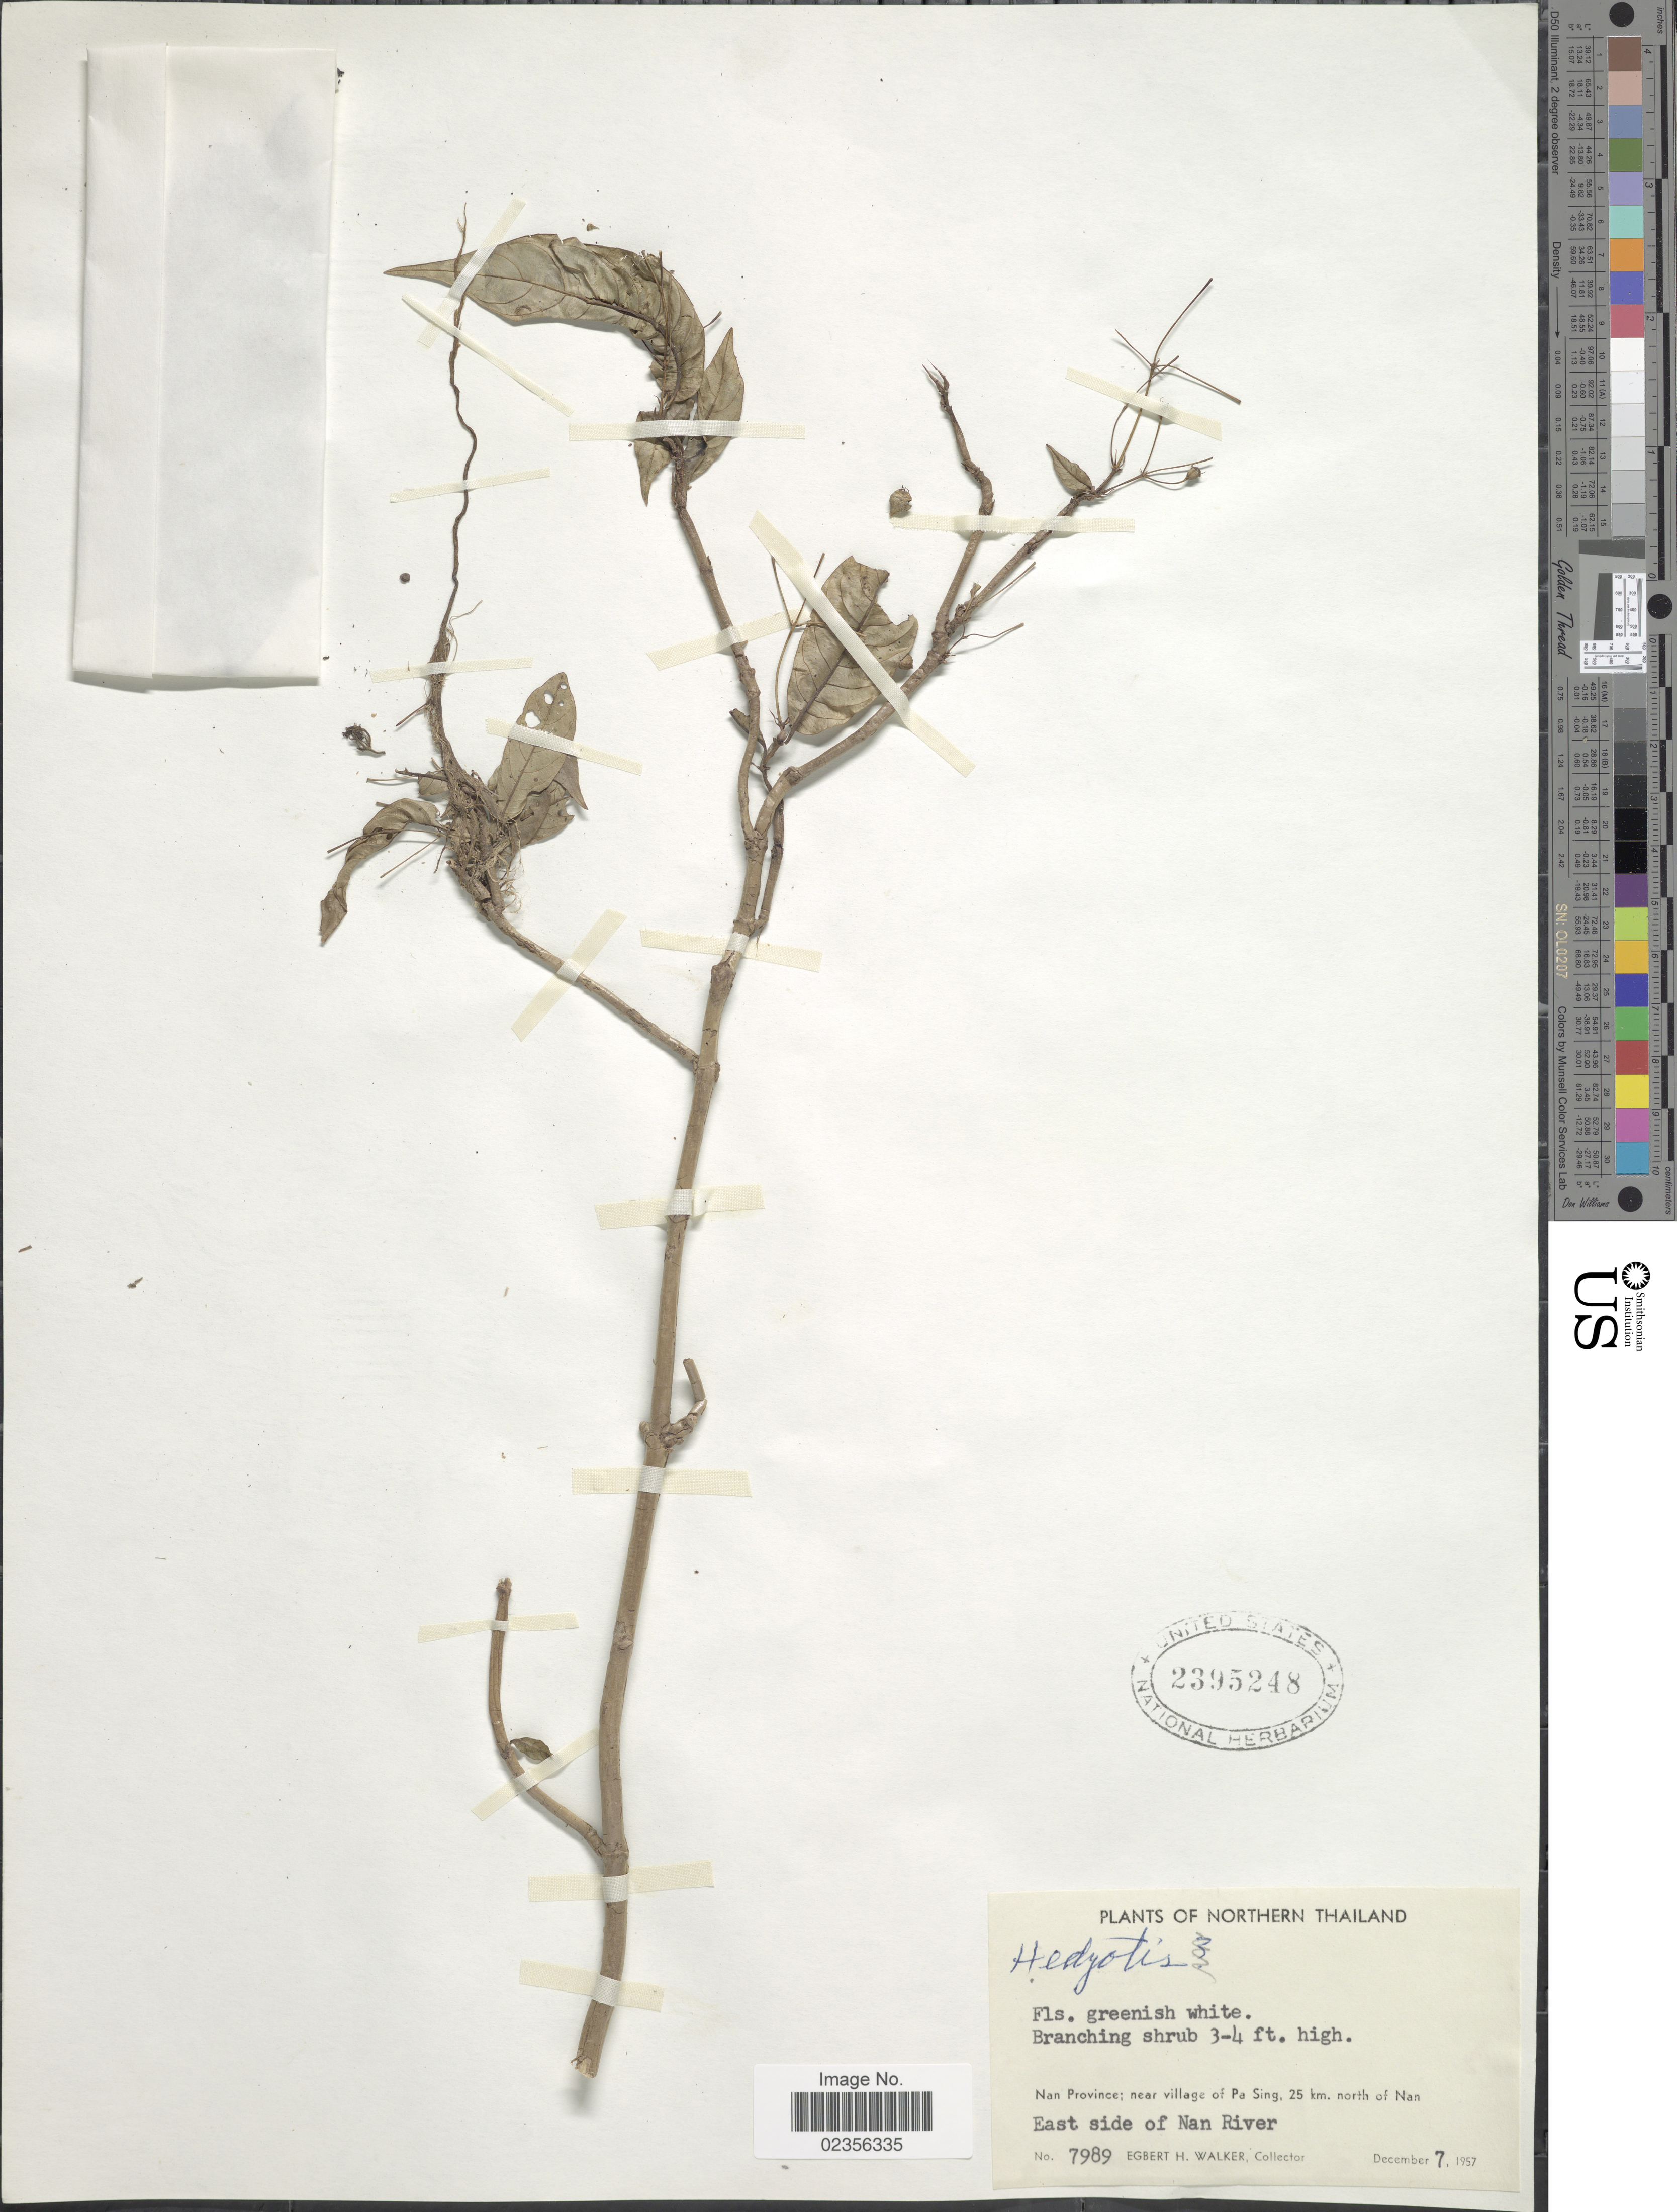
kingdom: Plantae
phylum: Tracheophyta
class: Magnoliopsida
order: Gentianales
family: Rubiaceae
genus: Hedyotis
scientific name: Hedyotis sp.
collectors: E. H. Walker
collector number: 7989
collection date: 1957-12-07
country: Thailand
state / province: Nan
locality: Northern Thailand, Nan Province: near village of Pa Sing, 25 km. north of Nan, East side of Nan River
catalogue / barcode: US 2395248